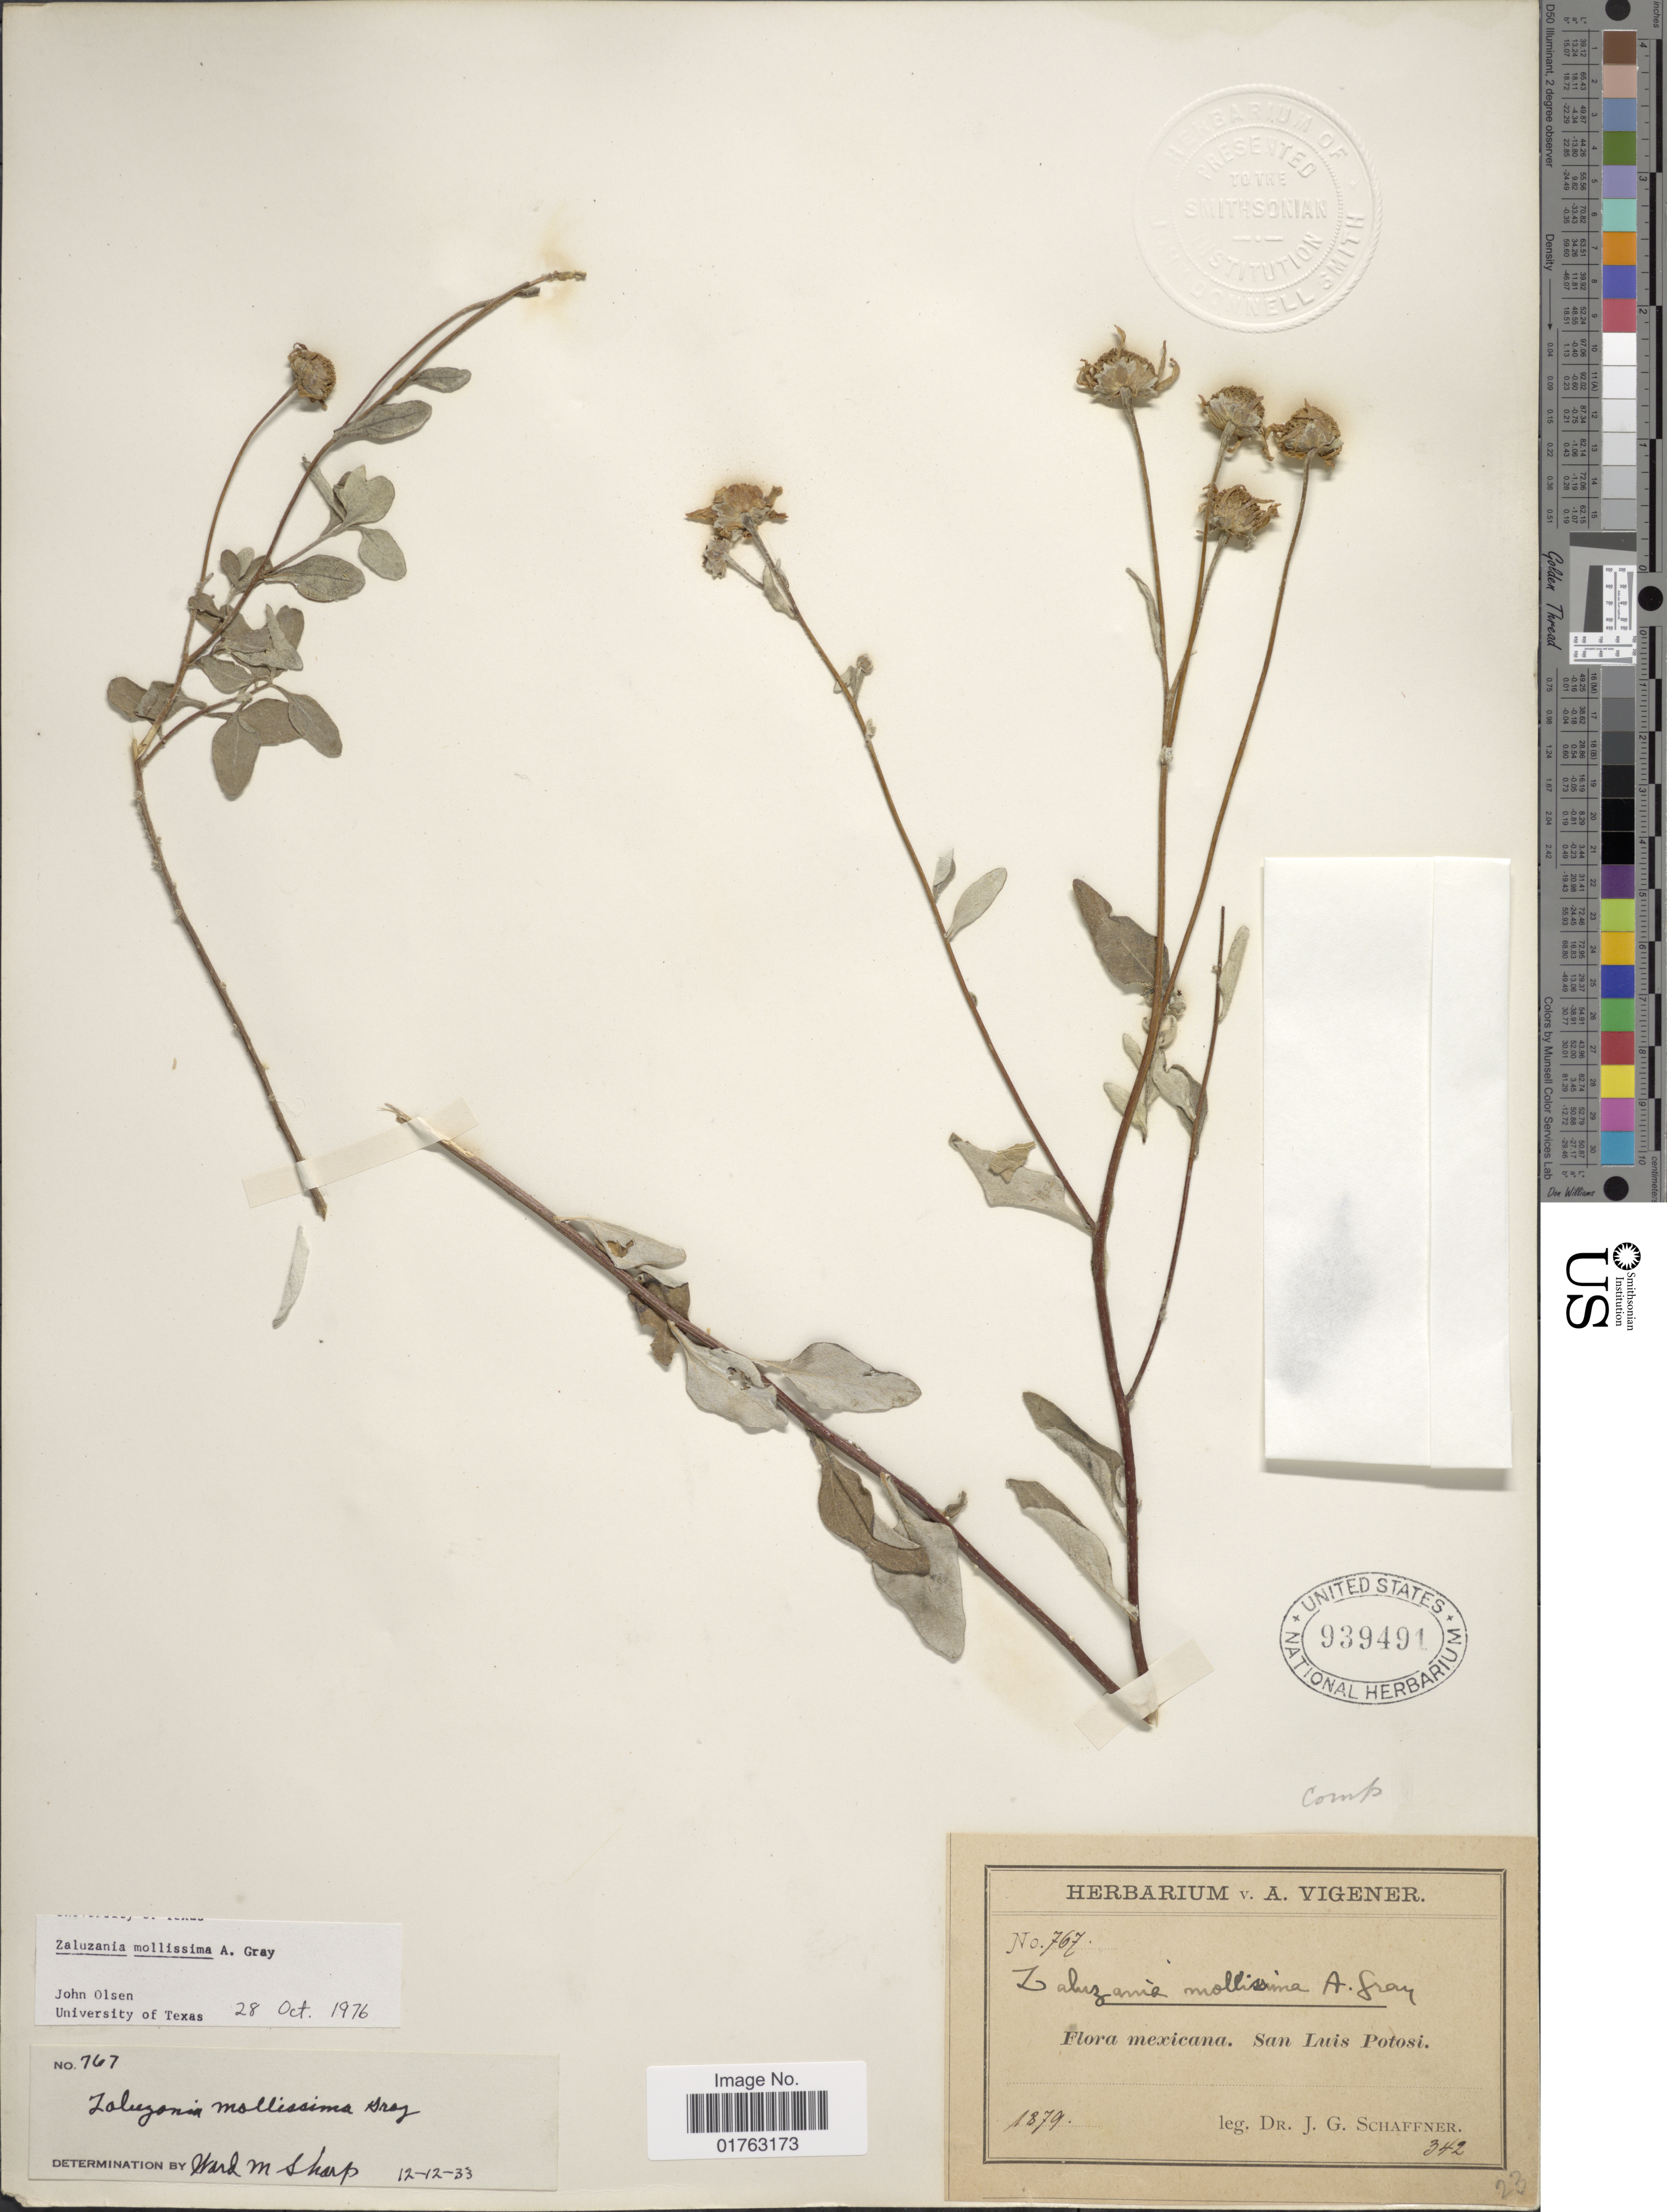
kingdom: Plantae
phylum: Tracheophyta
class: Magnoliopsida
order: Asterales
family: Asteraceae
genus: Zaluzania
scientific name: Zaluzania mollissima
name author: A. Gray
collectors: J. G. Schaffner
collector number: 767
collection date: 1879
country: Mexico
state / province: San Luis Potosí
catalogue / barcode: US 939491